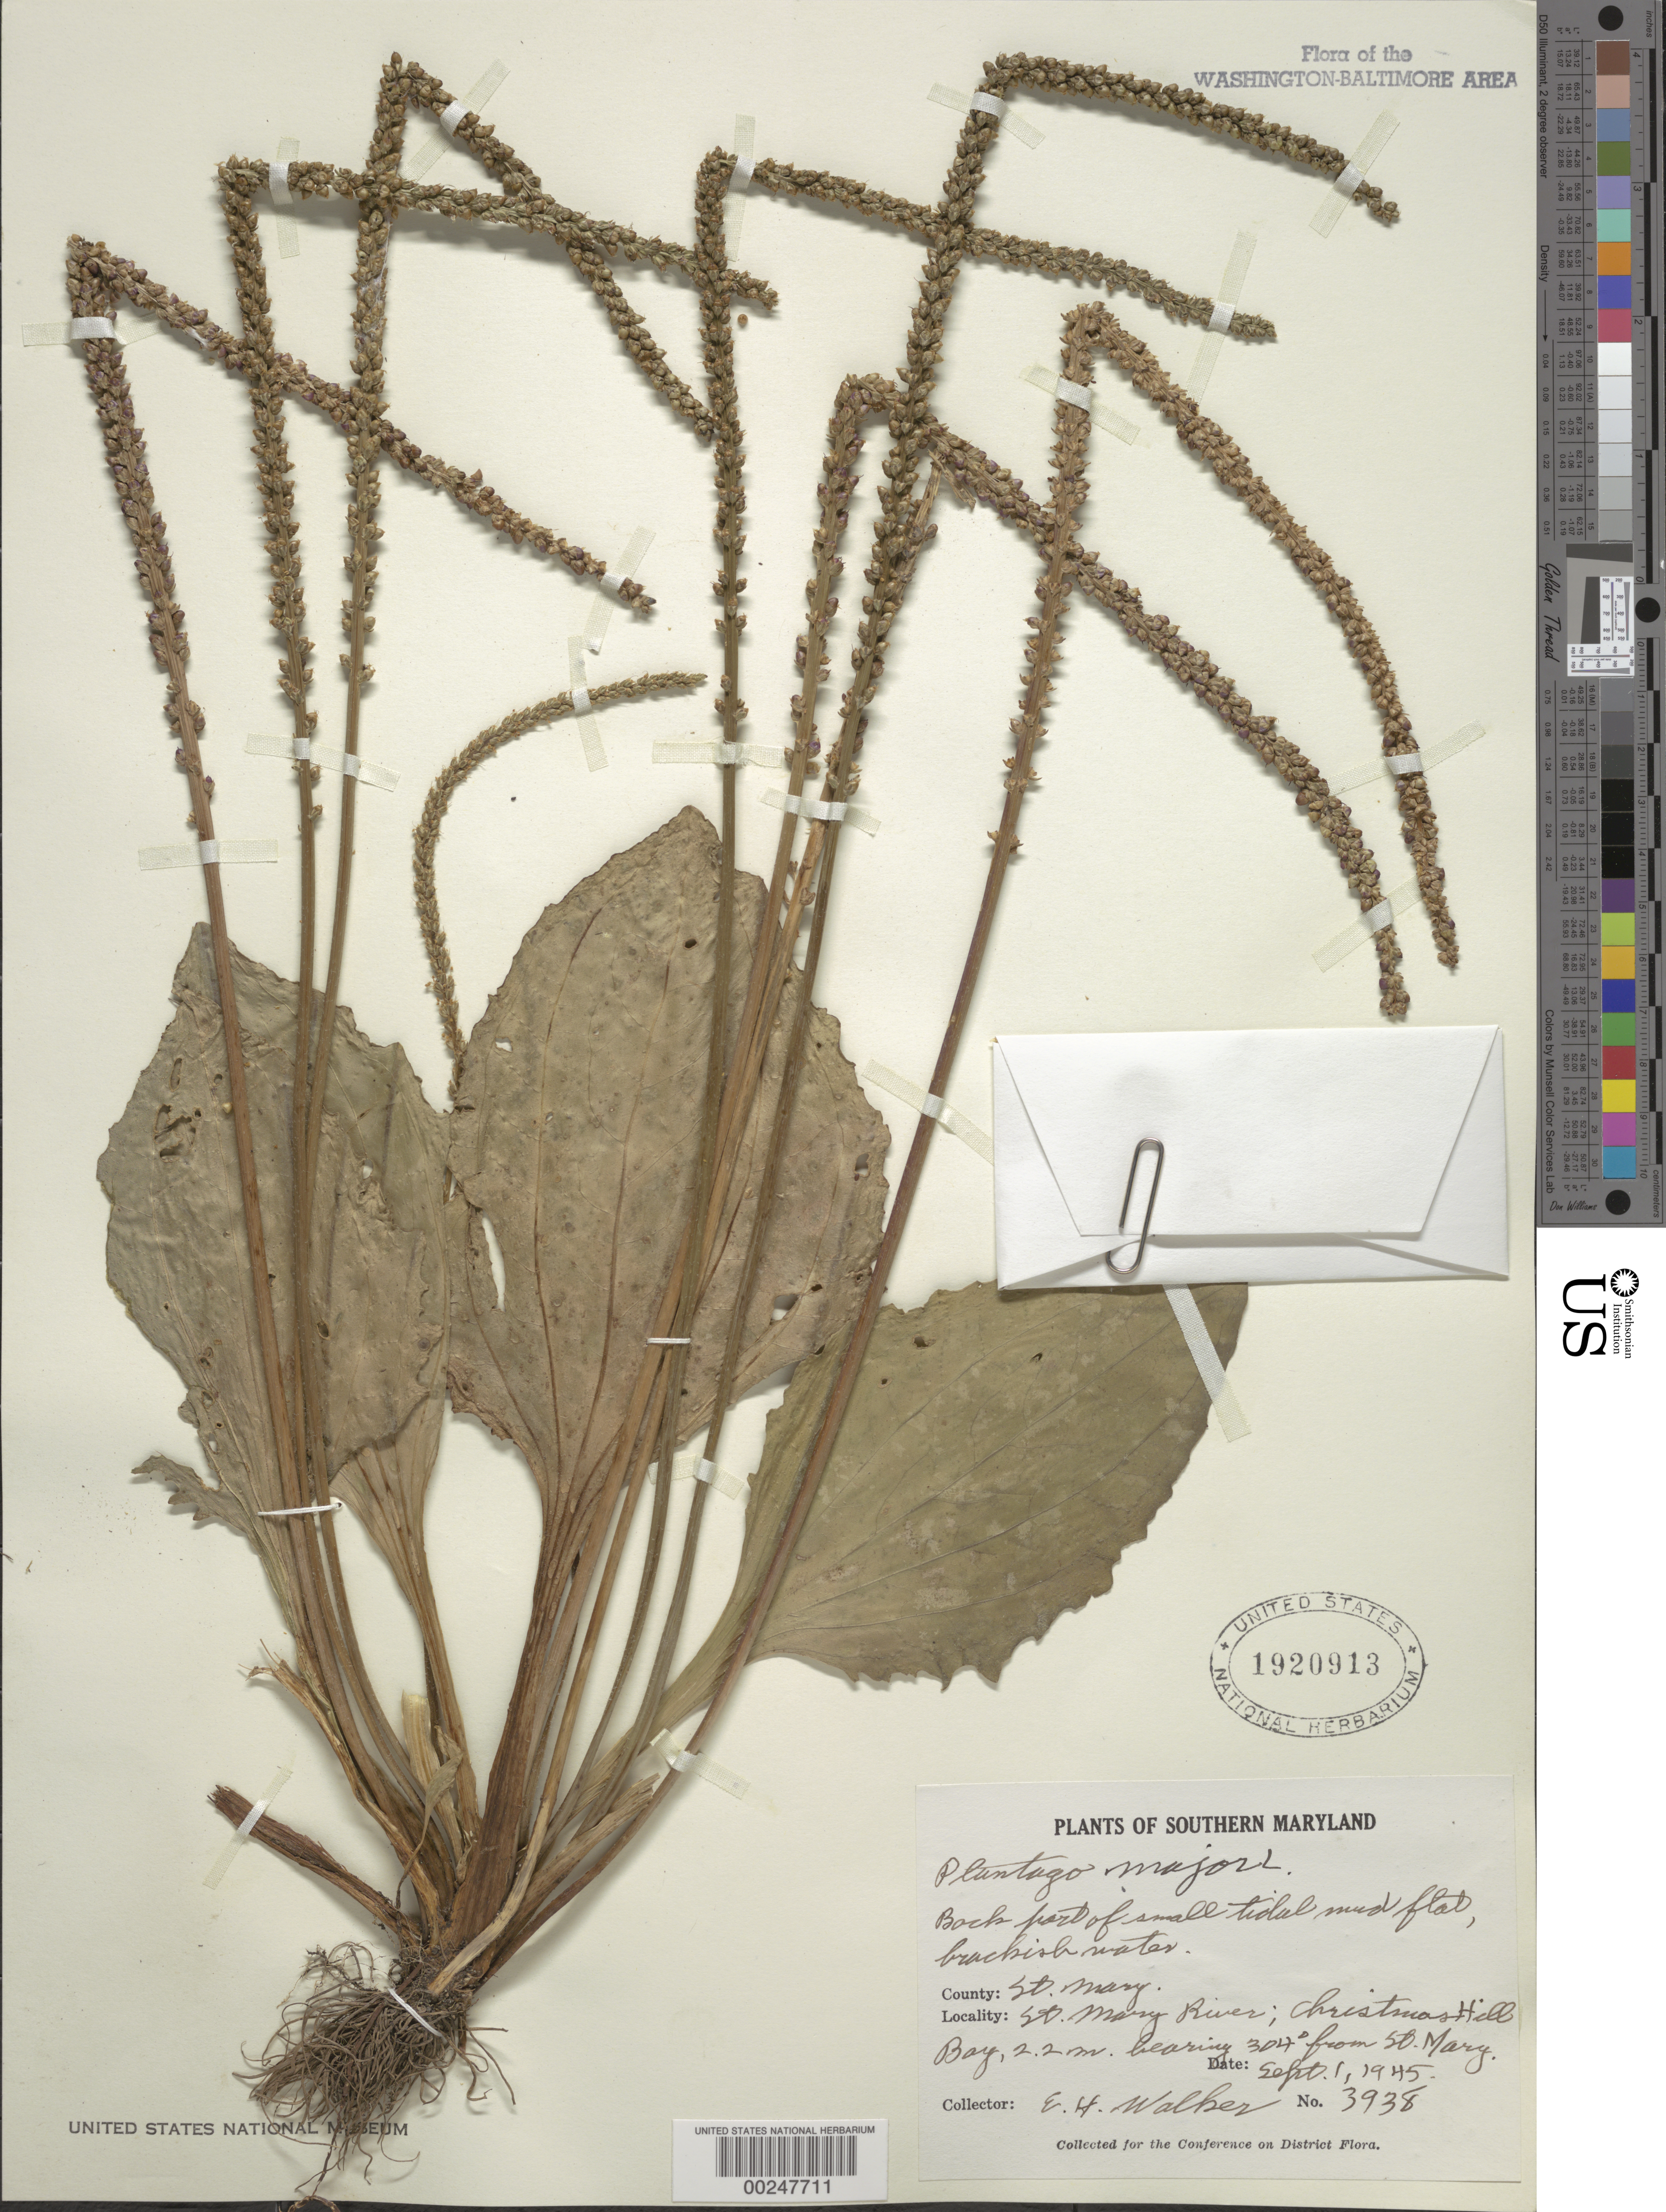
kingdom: Plantae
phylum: Tracheophyta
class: Magnoliopsida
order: Lamiales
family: Plantaginaceae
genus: Plantago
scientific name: Plantago major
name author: L.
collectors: E. H. Walker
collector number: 3938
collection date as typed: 01 Sep 1945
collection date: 1945-09-01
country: United States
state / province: Maryland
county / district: St. Mary's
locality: Christmas Hill Bay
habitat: Back part of small tidal mud flat, brackish water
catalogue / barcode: US 1920913